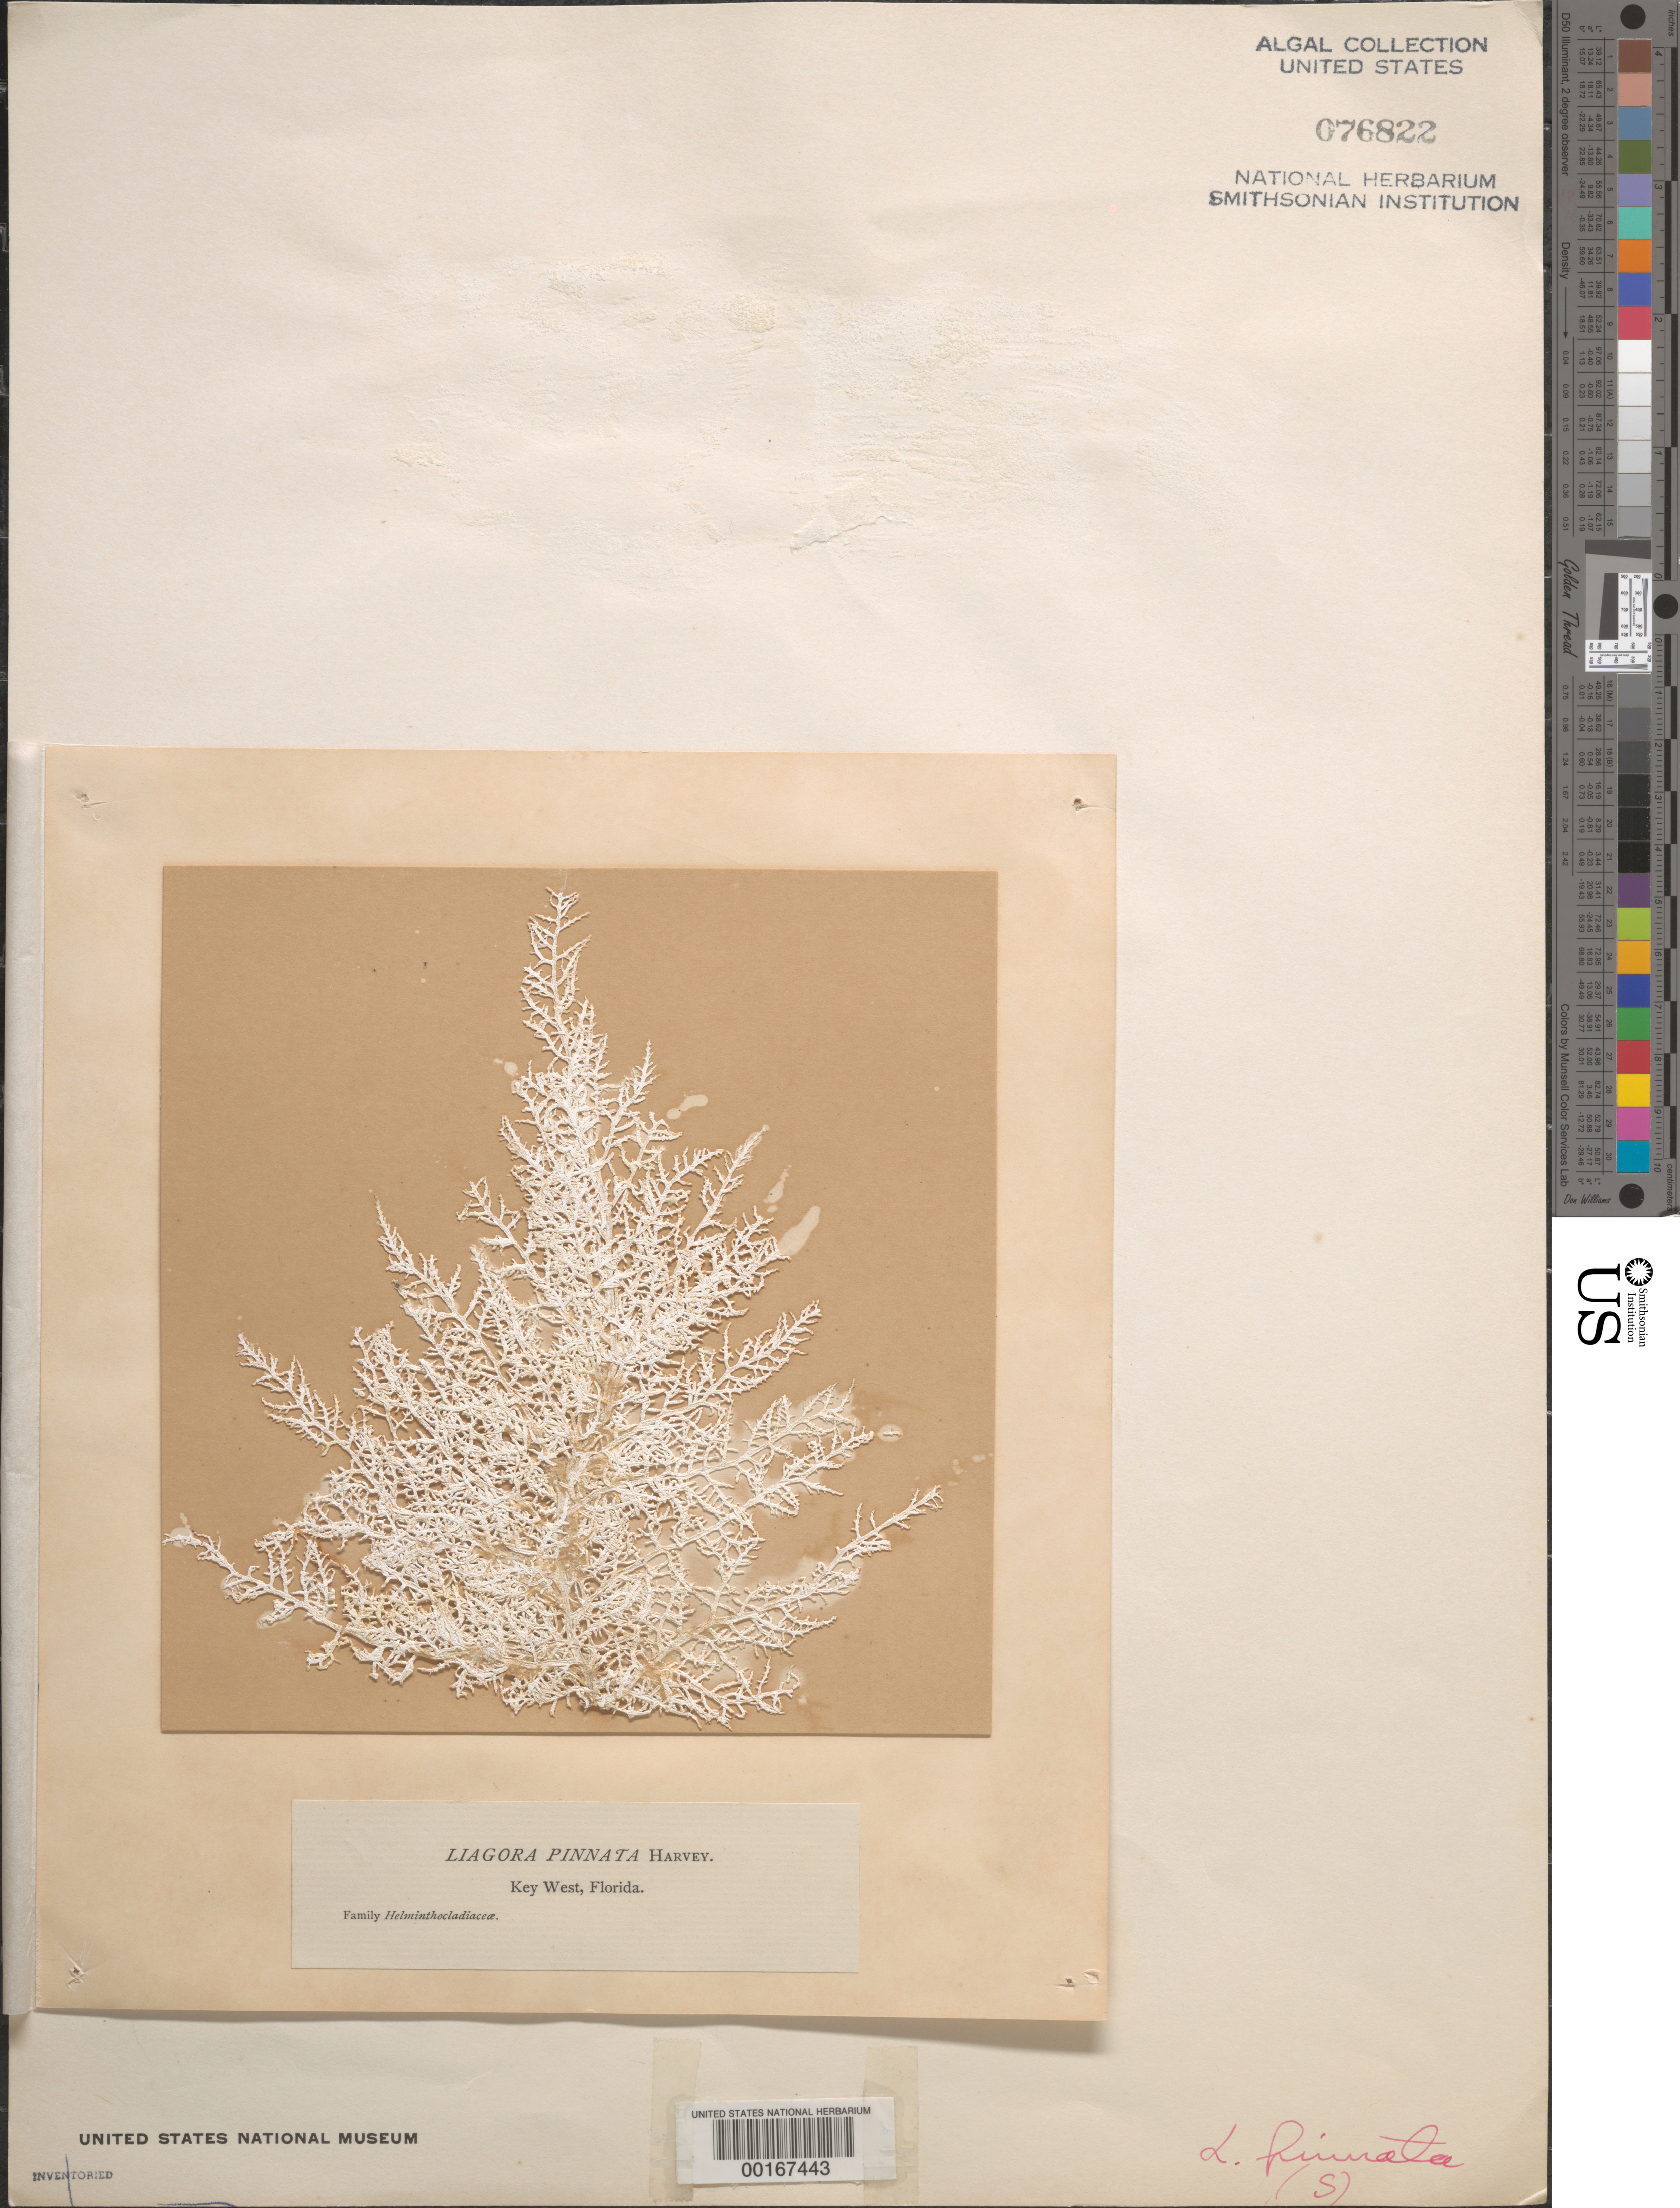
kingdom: Plantae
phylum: Rhodophyta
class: Florideophyceae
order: Nemaliales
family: Liagoraceae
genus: Liagora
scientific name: Liagora pinnata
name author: Harv.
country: United States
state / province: Florida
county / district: Monroe County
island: Key West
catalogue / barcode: US 76822